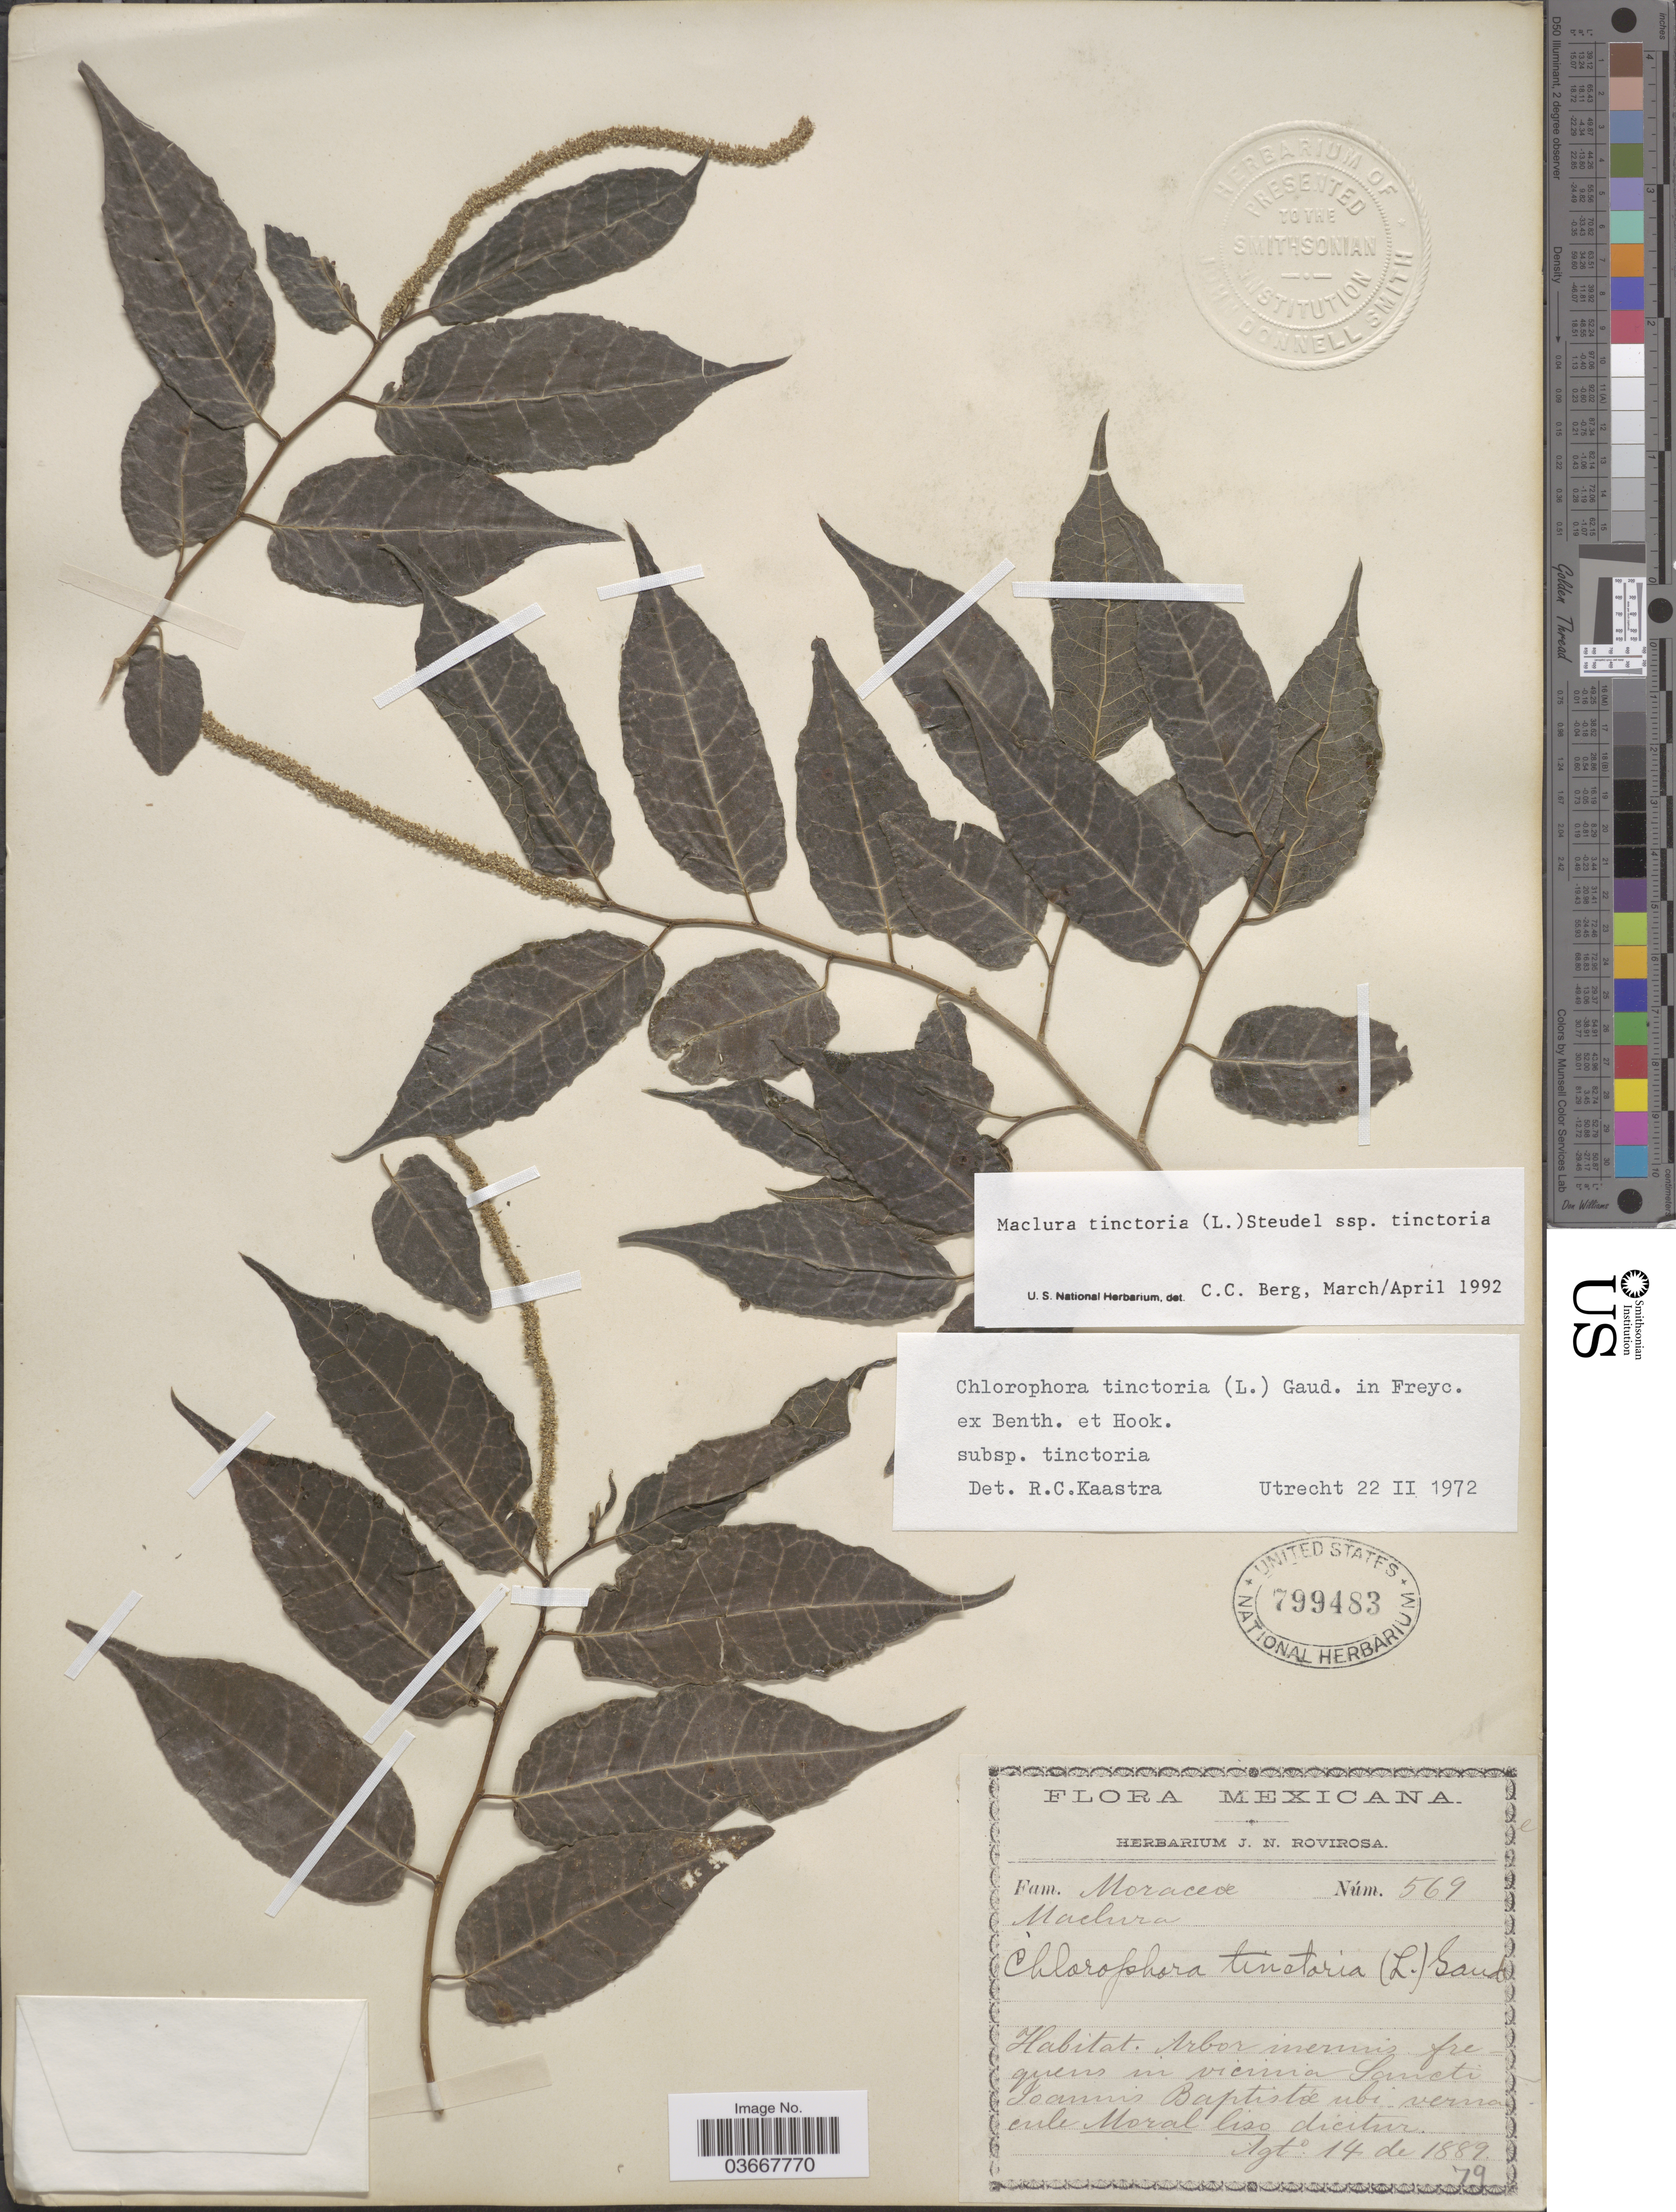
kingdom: Plantae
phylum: Tracheophyta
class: Magnoliopsida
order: Rosales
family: Moraceae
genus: Maclura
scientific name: Maclura tinctoria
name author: (L.) D. Don ex Steud.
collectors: ex herb. J. N. Rovirosa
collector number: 569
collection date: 1889-08-14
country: Mexico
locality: Sancti Ioannis Baptistae ubi vernacule Moral liso* dicitur.?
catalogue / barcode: US 799483